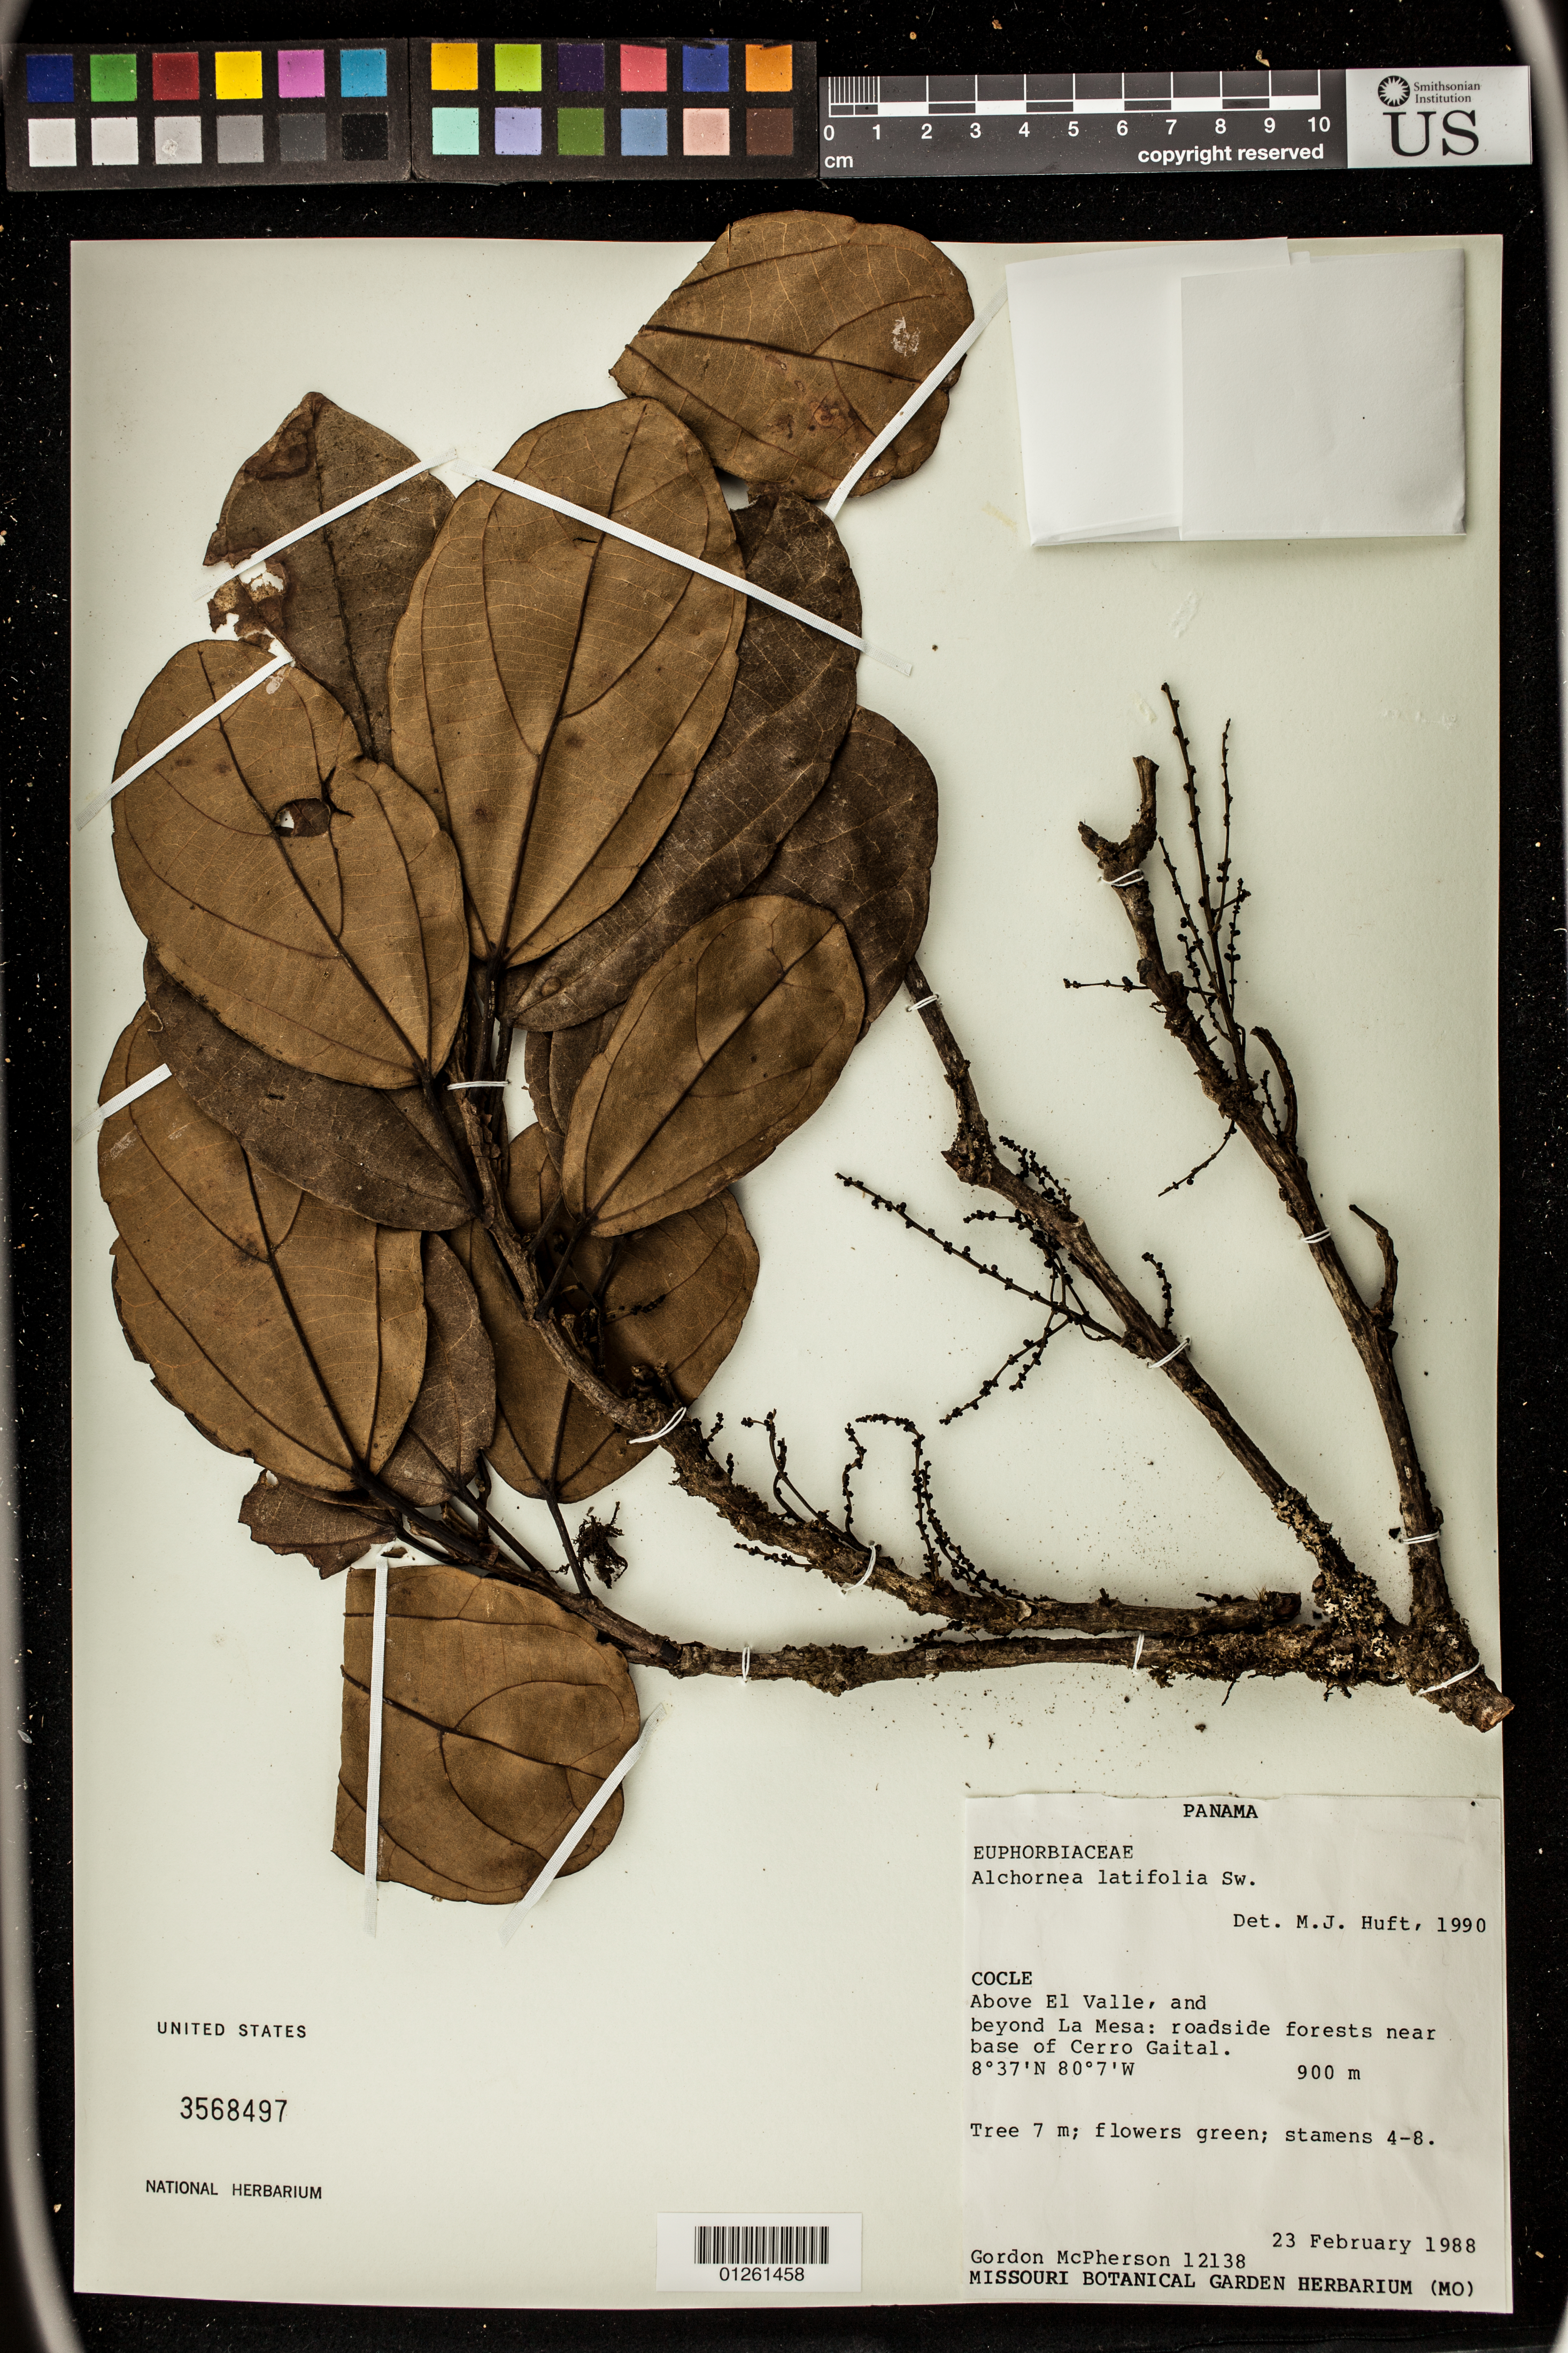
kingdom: Plantae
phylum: Tracheophyta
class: Magnoliopsida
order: Malpighiales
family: Euphorbiaceae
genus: Alchornea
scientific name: Alchornea latifolia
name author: Sw.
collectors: G. D. McPherson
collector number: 12138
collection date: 1988-02-23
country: Panama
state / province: Coclé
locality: Above El Valle, and beyond La Mesa: roadside forests near base of Cerro Gaital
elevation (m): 900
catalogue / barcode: US 3568497